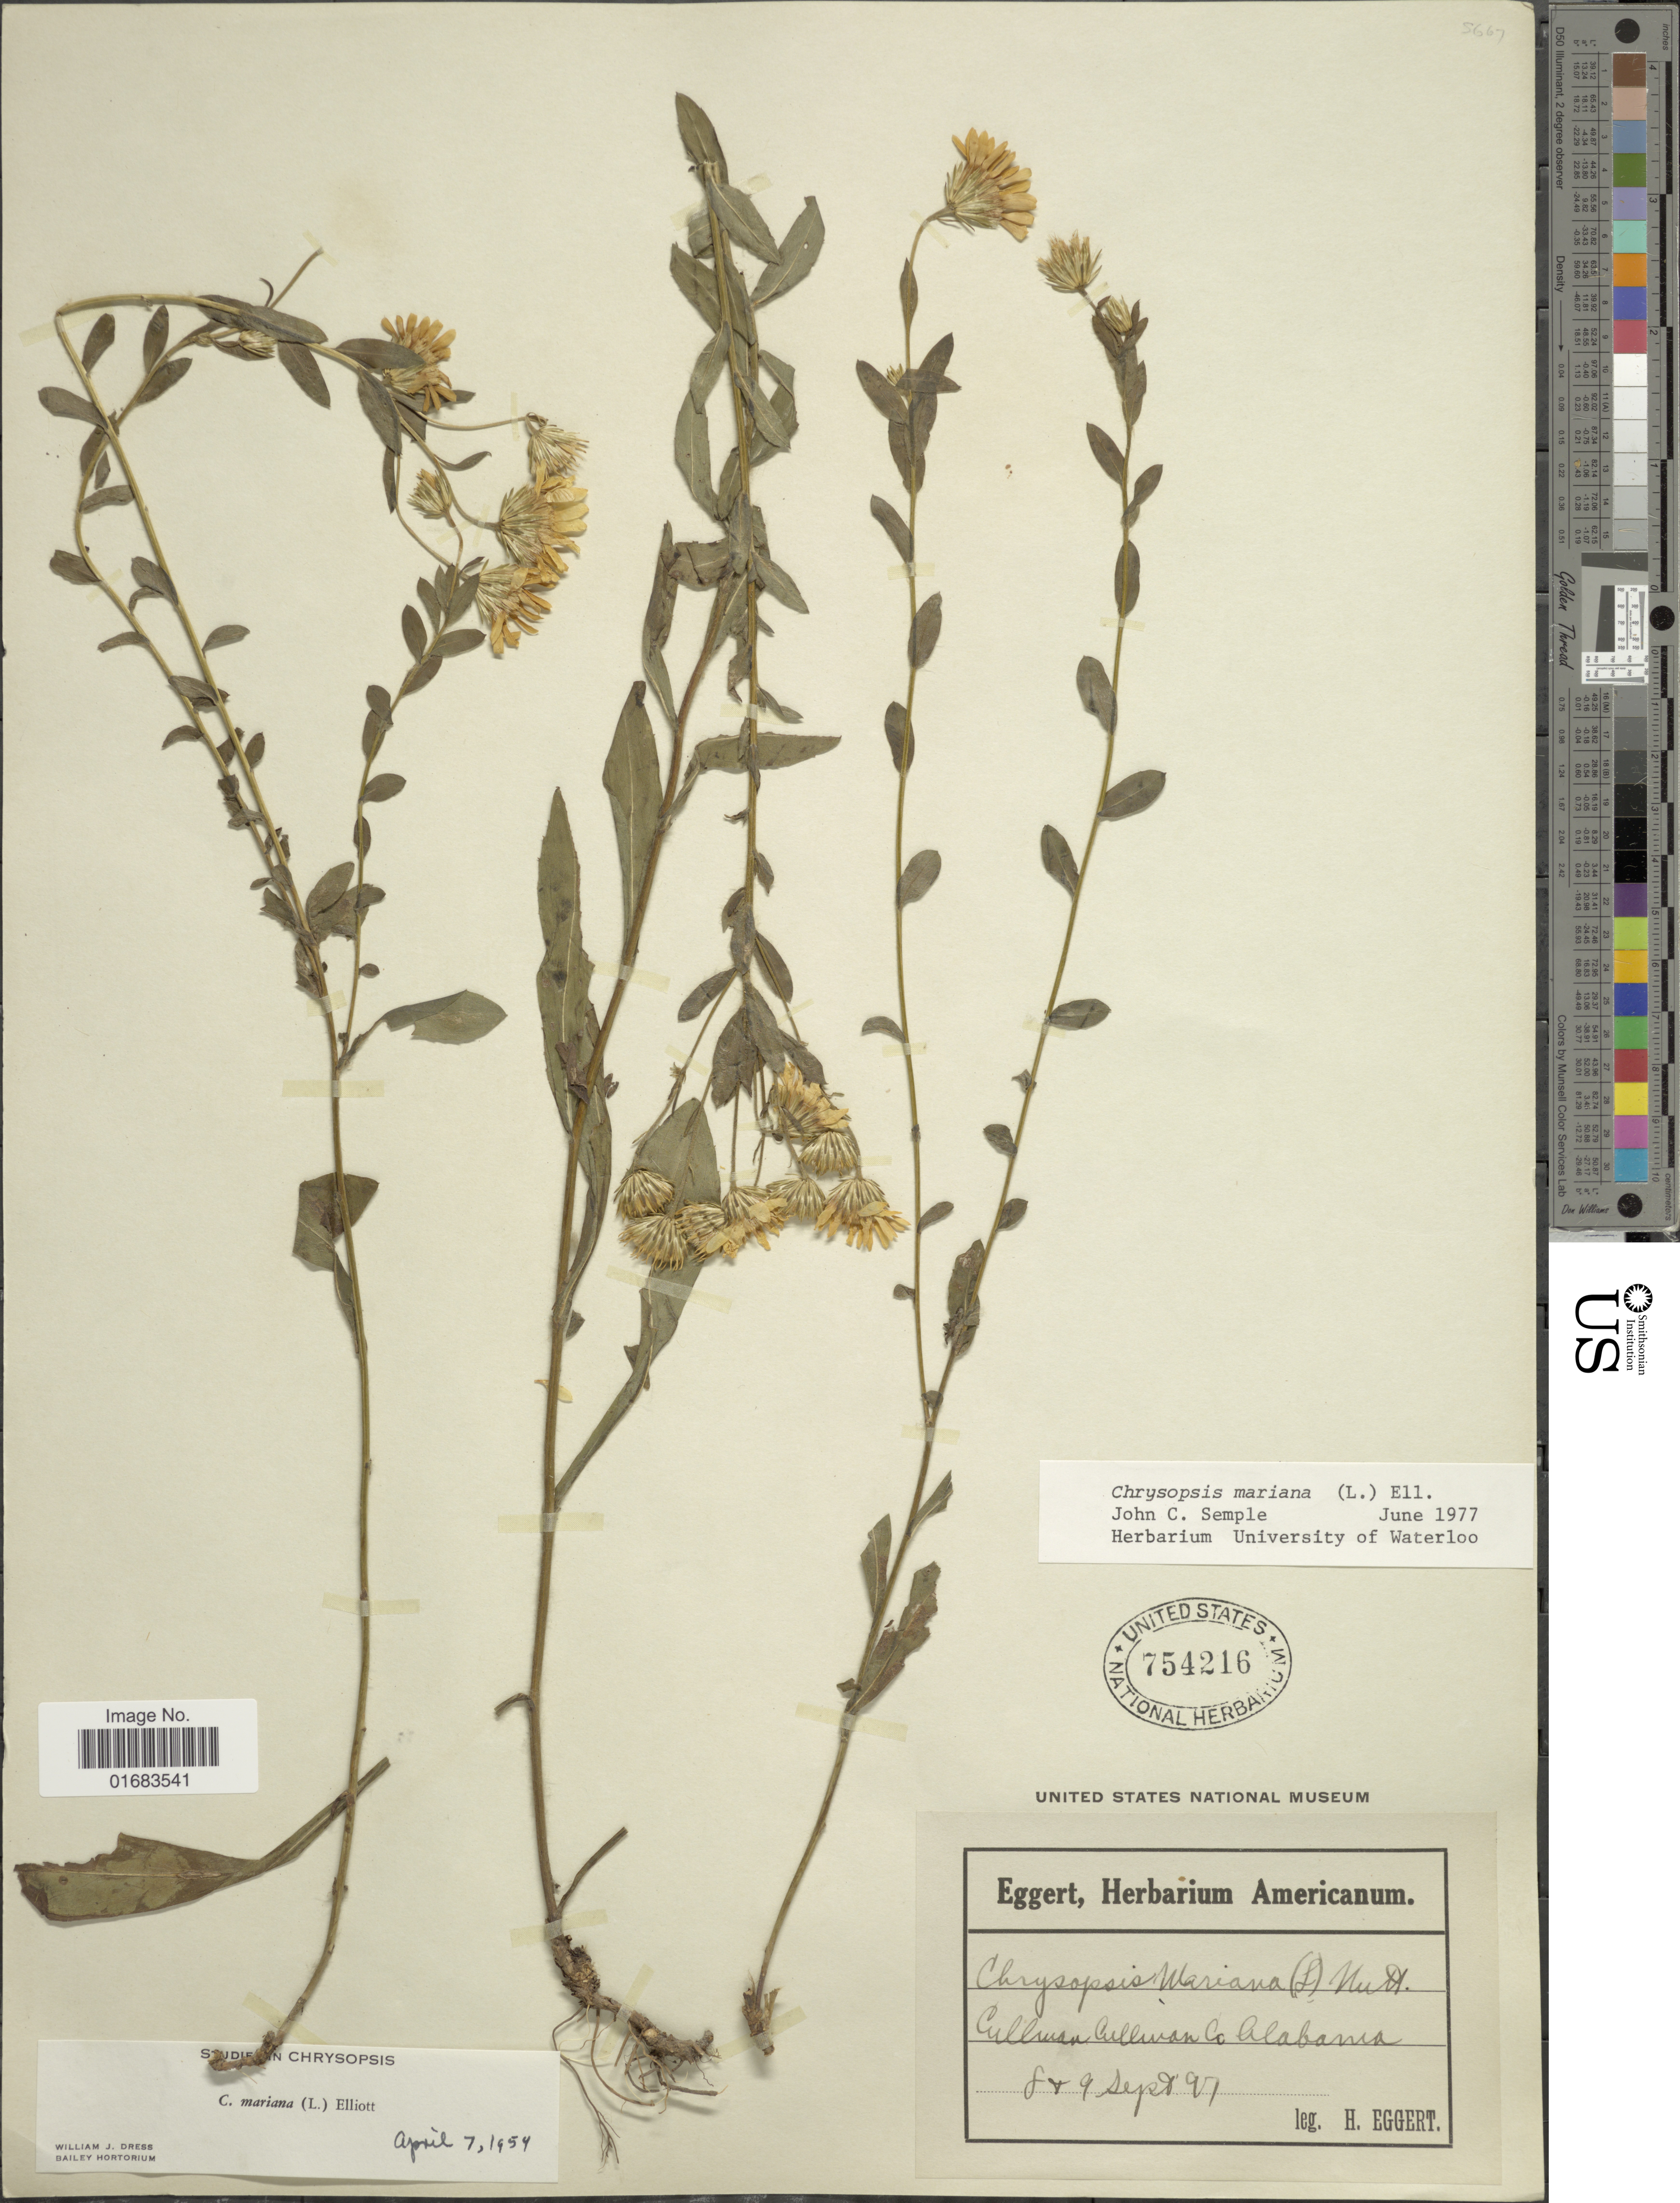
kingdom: Plantae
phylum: Tracheophyta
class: Magnoliopsida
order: Asterales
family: Asteraceae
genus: Chrysopsis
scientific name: Chrysopsis mariana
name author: (L.) Elliott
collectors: H. Eggert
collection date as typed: Transcribed d/m/y: 8/9/97 to 9/9/97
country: United States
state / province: Alabama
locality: Cullman Cillivan Co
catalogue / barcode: US 754216